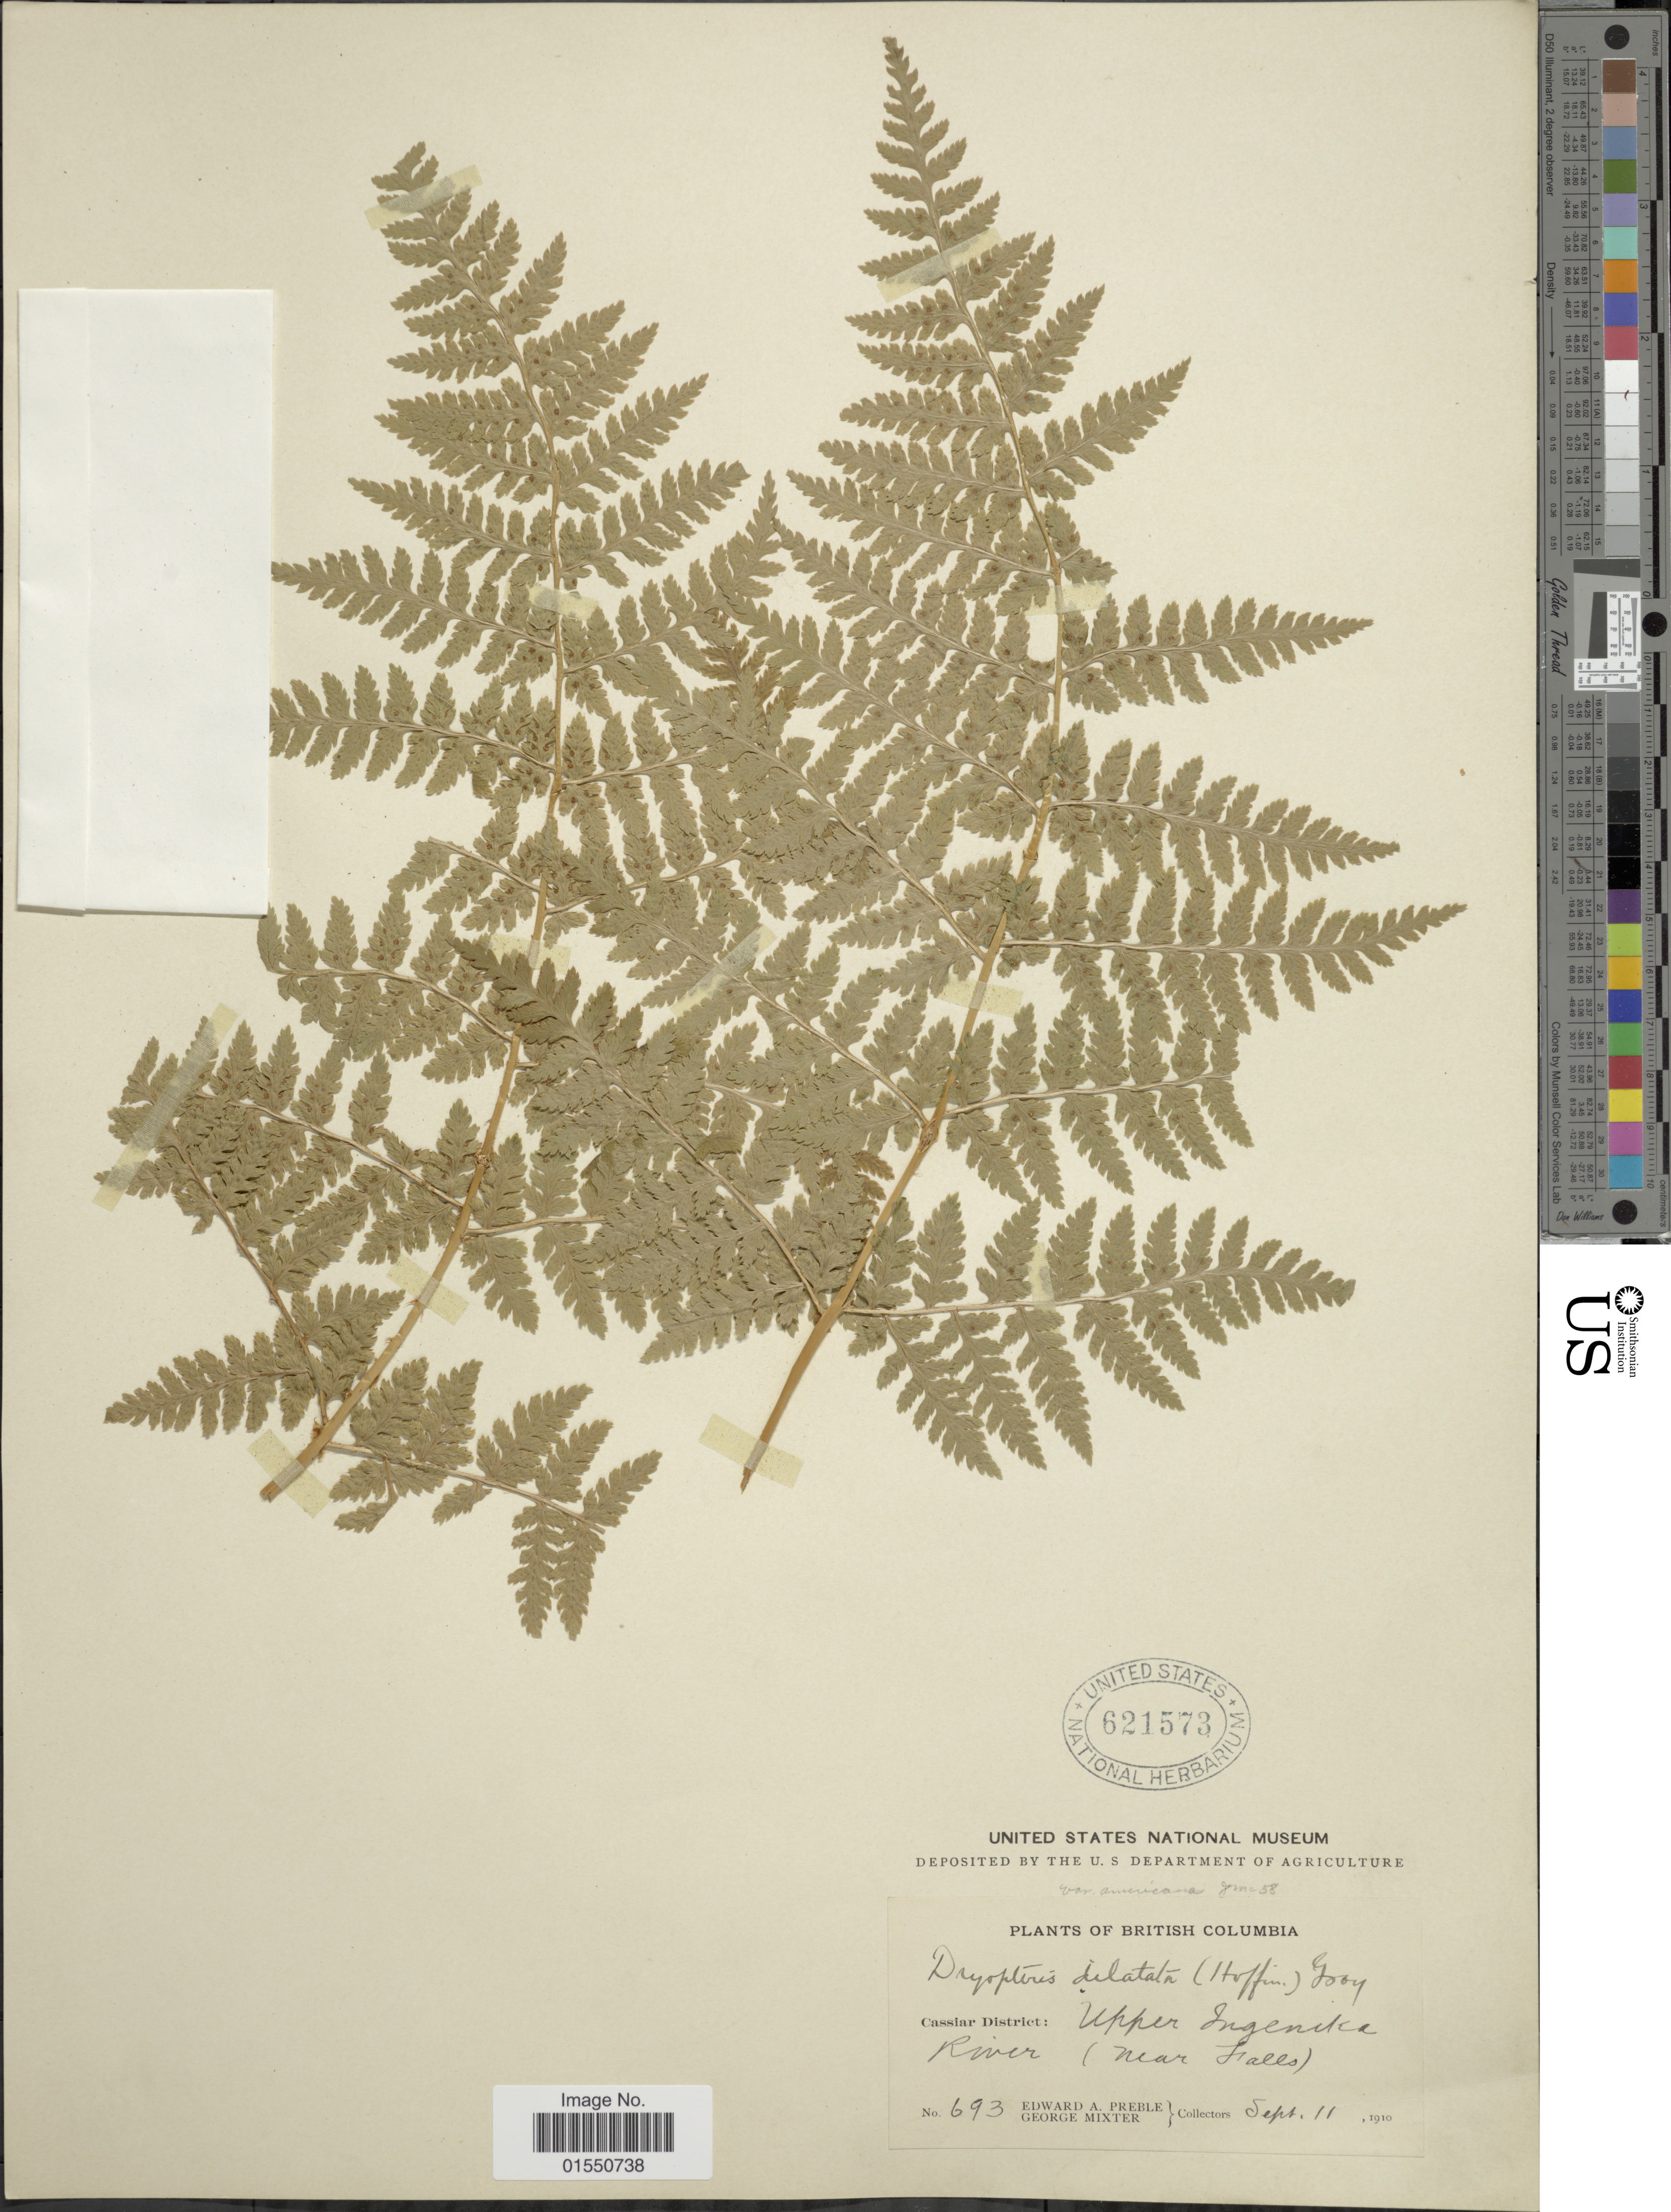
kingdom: Plantae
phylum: Tracheophyta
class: Polypodiopsida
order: Polypodiales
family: Dryopteridaceae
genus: Dryopteris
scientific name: Dryopteris expansa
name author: (C. Presl) Fraser-Jenk. & Jermy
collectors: E. Preble & G. Mixter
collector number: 693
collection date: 1910-09-11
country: Canada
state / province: British Columbia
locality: Cassiar District: Upper Ingenika River (Near Falls)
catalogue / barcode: US 621573